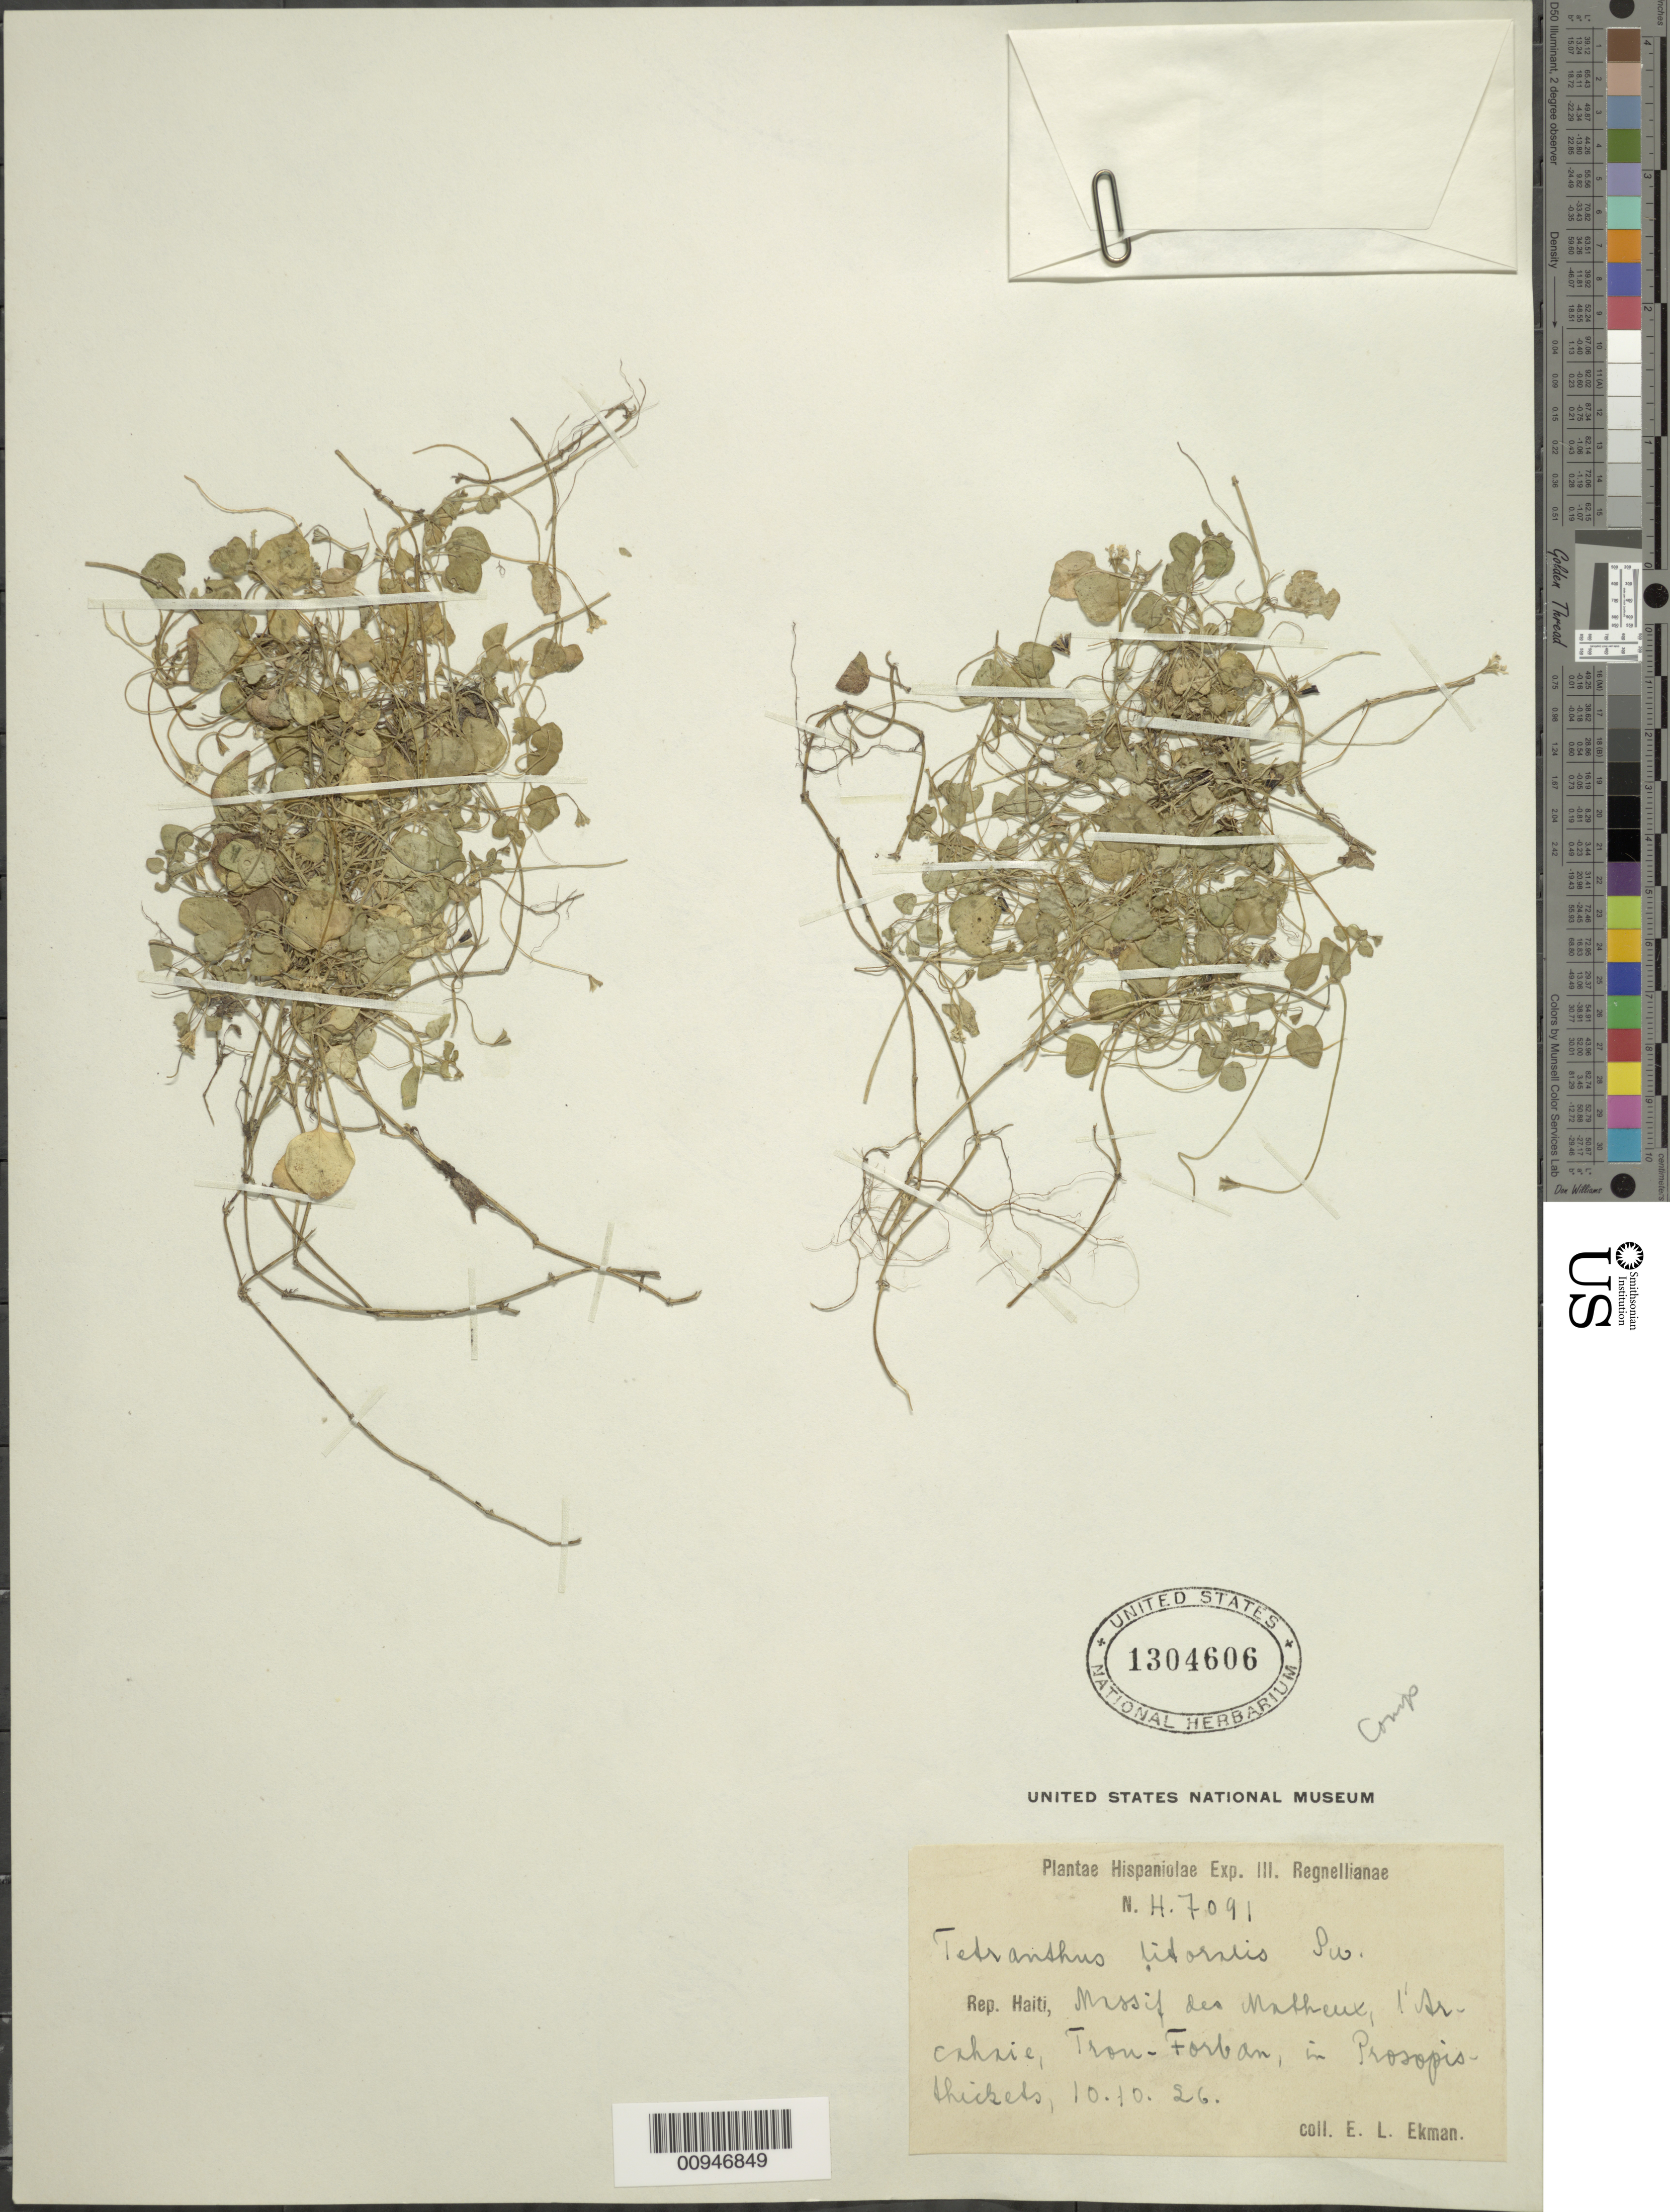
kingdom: Plantae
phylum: Tracheophyta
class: Magnoliopsida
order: Asterales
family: Asteraceae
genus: Tetranthus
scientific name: Tetranthus littoralis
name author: Sw.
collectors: E. L. Ekman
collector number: H 7091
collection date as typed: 10 Oct 1926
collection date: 1926-10-10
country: Haiti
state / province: Artibonite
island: Hispaniola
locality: Massif des Matheaux, Trou-Forban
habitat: In Prosopis thickets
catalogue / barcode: US 1304606